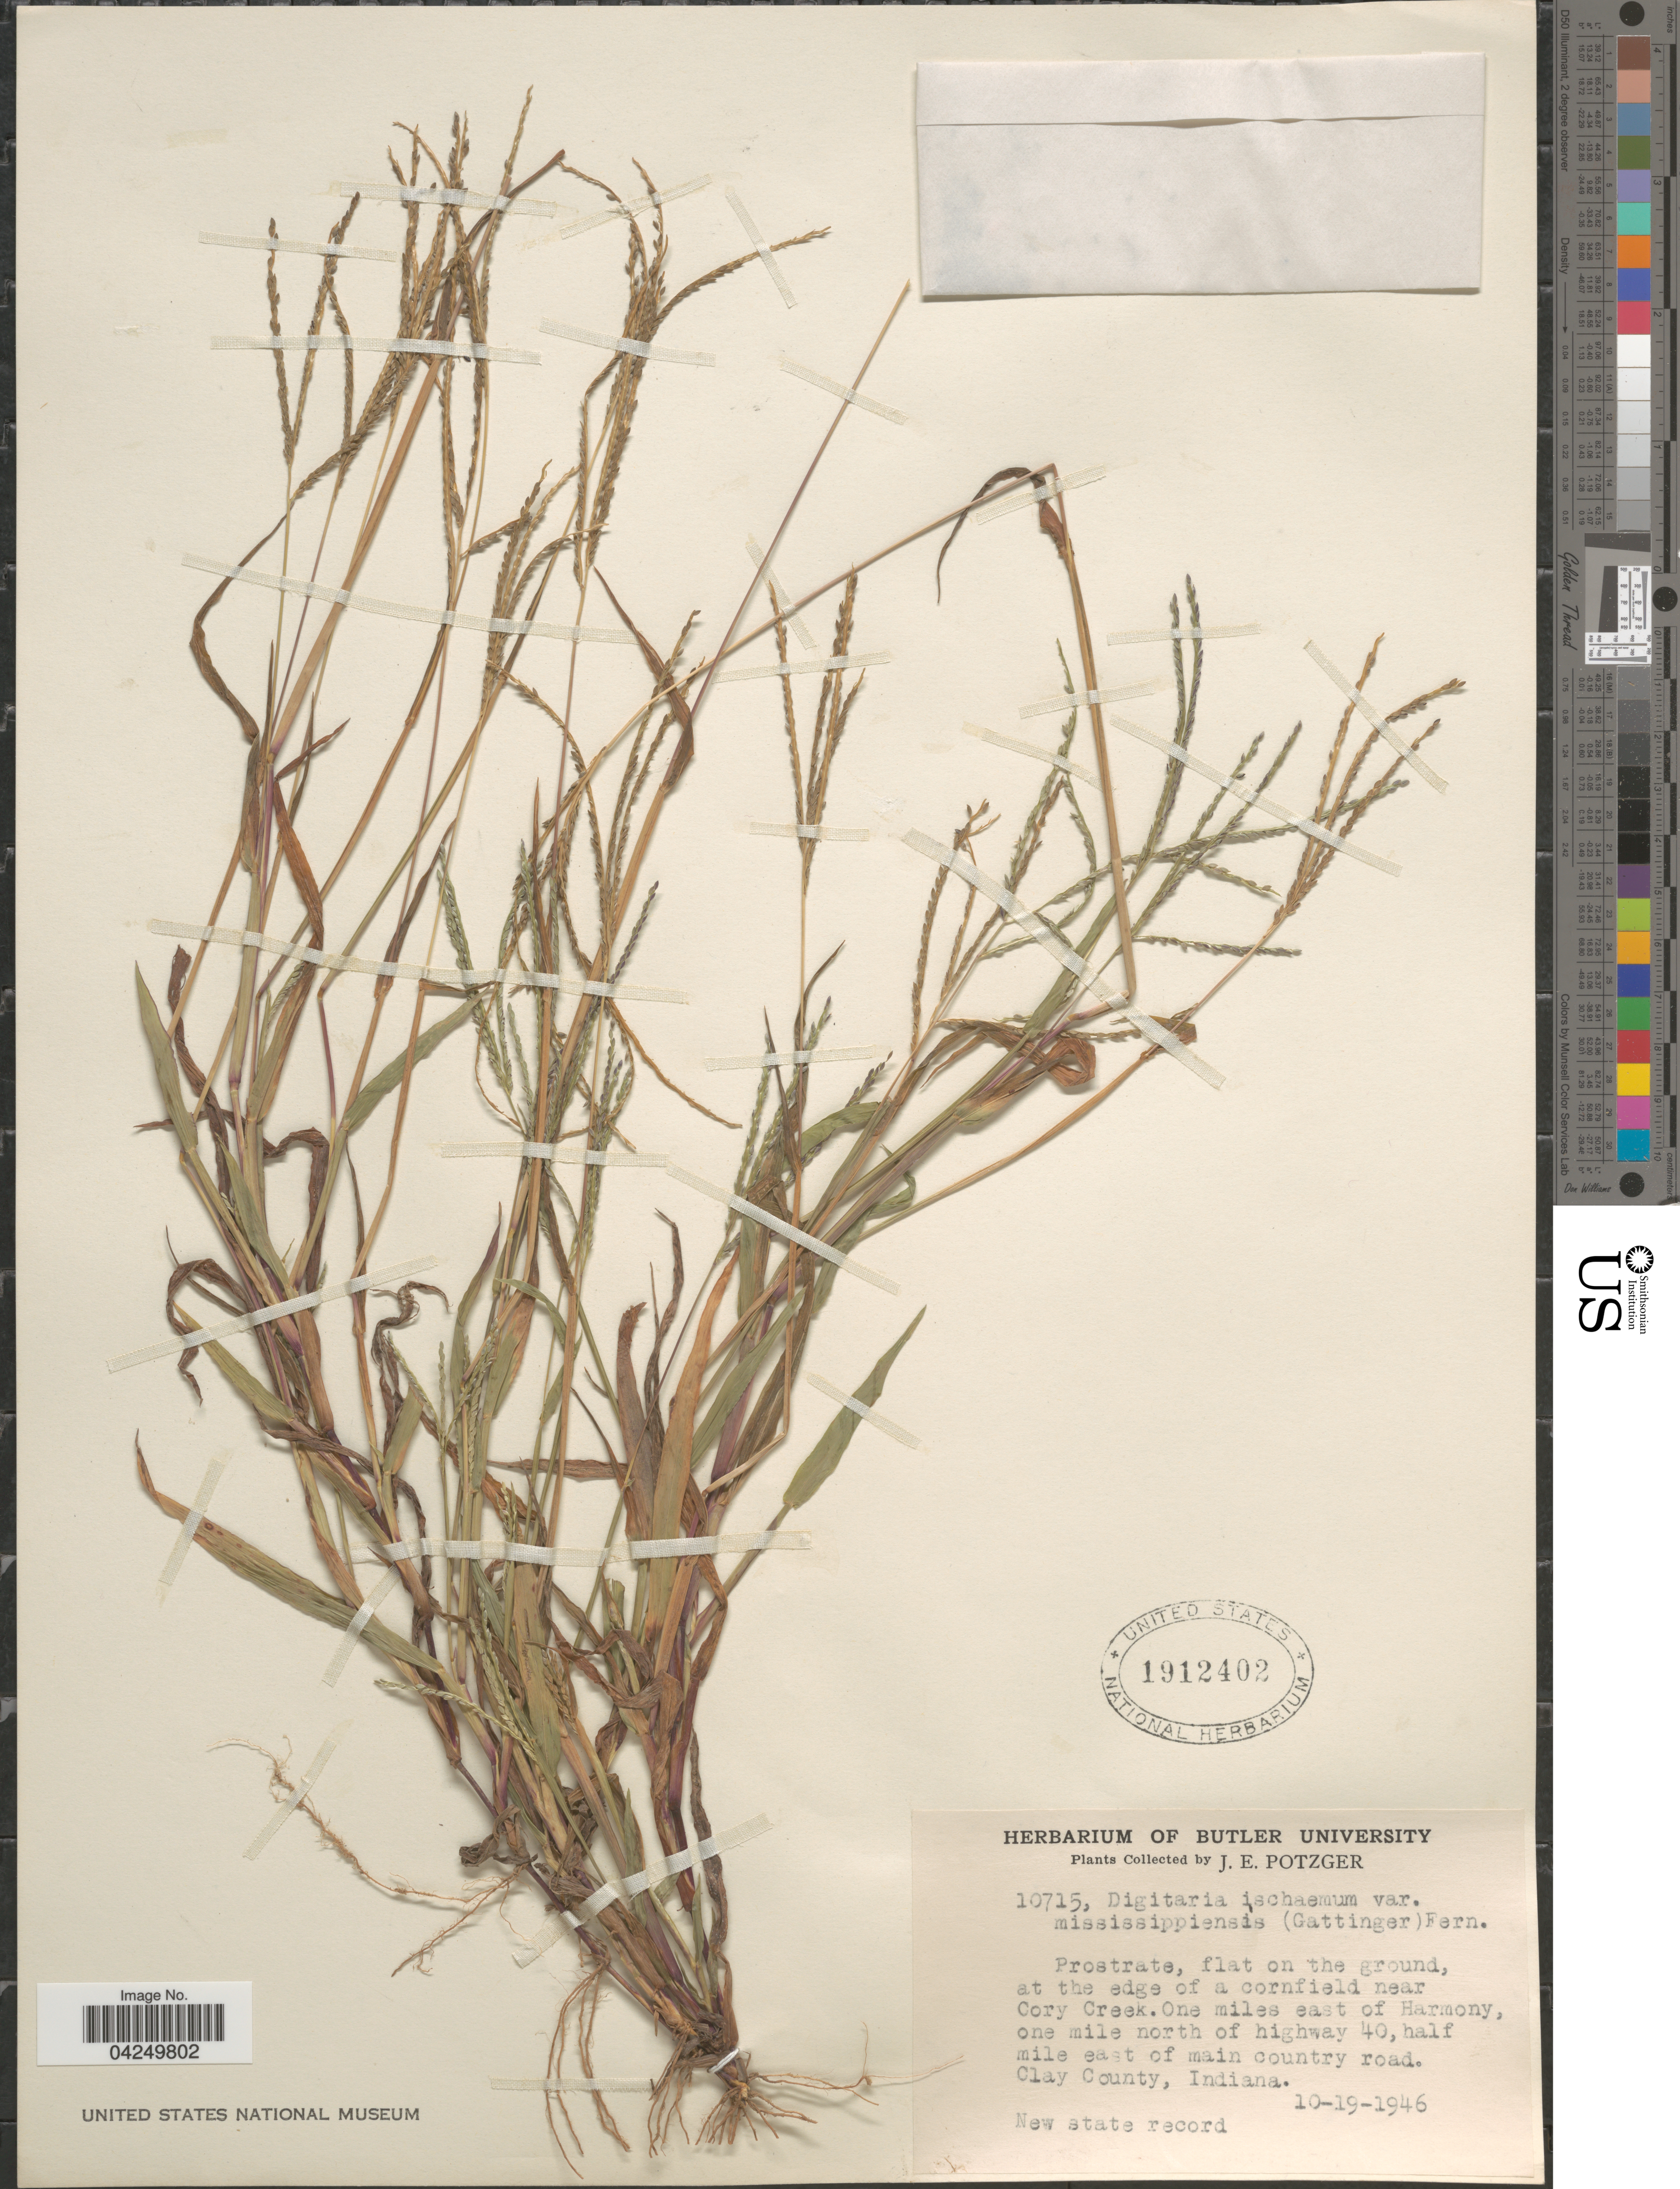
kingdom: Plantae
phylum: Tracheophyta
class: Liliopsida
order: Poales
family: Poaceae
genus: Digitaria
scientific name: Digitaria ischaemum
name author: (Schreber) Schreber ex Muhl.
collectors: J. Potzger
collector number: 10715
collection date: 1946-10-19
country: United States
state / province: Indiana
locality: Prostrate, flat on the ground, at the edge of a cornfield near Cory Creek. One miles east of Harmony, one mile north of highway 40, half mile east of main country road. Clay County.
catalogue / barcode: US 1912402